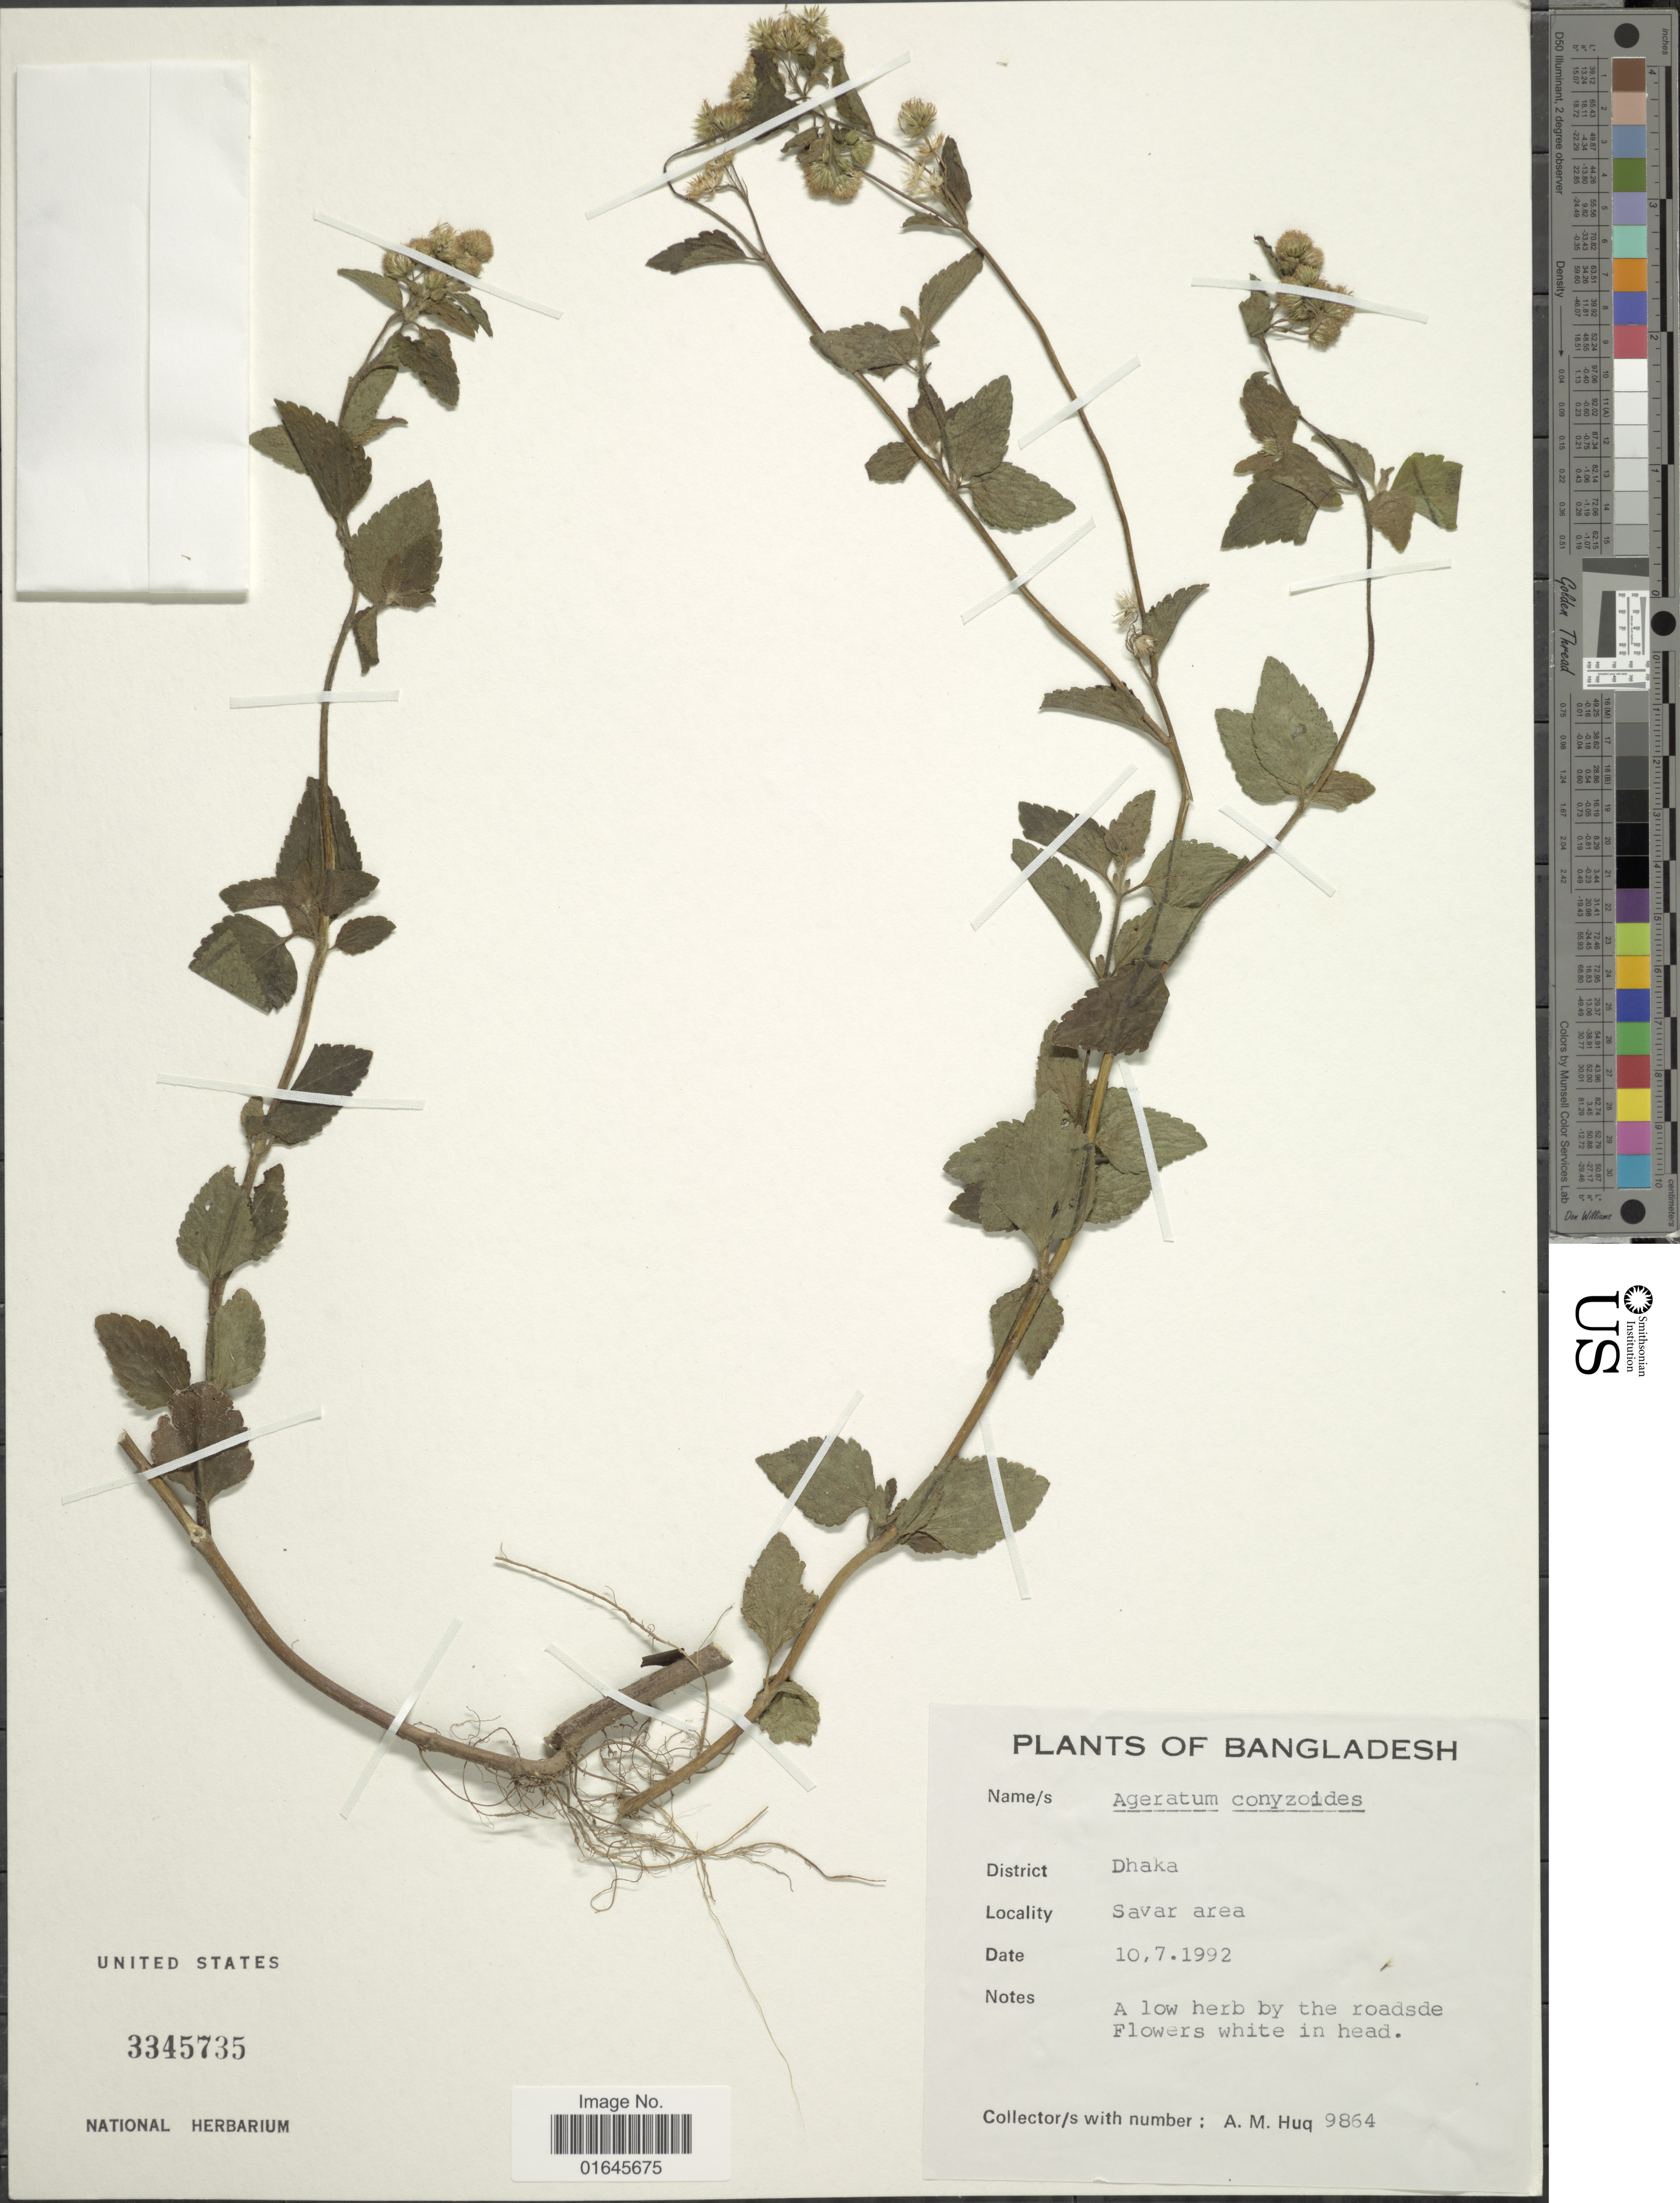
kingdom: Plantae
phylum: Tracheophyta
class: Magnoliopsida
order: Asterales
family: Asteraceae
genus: Ageratum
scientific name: Ageratum conyzoides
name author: L.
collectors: A. M. Huq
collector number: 9864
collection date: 1992-07-10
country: Bangladesh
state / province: Dhaka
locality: Savar area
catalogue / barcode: US 3345735